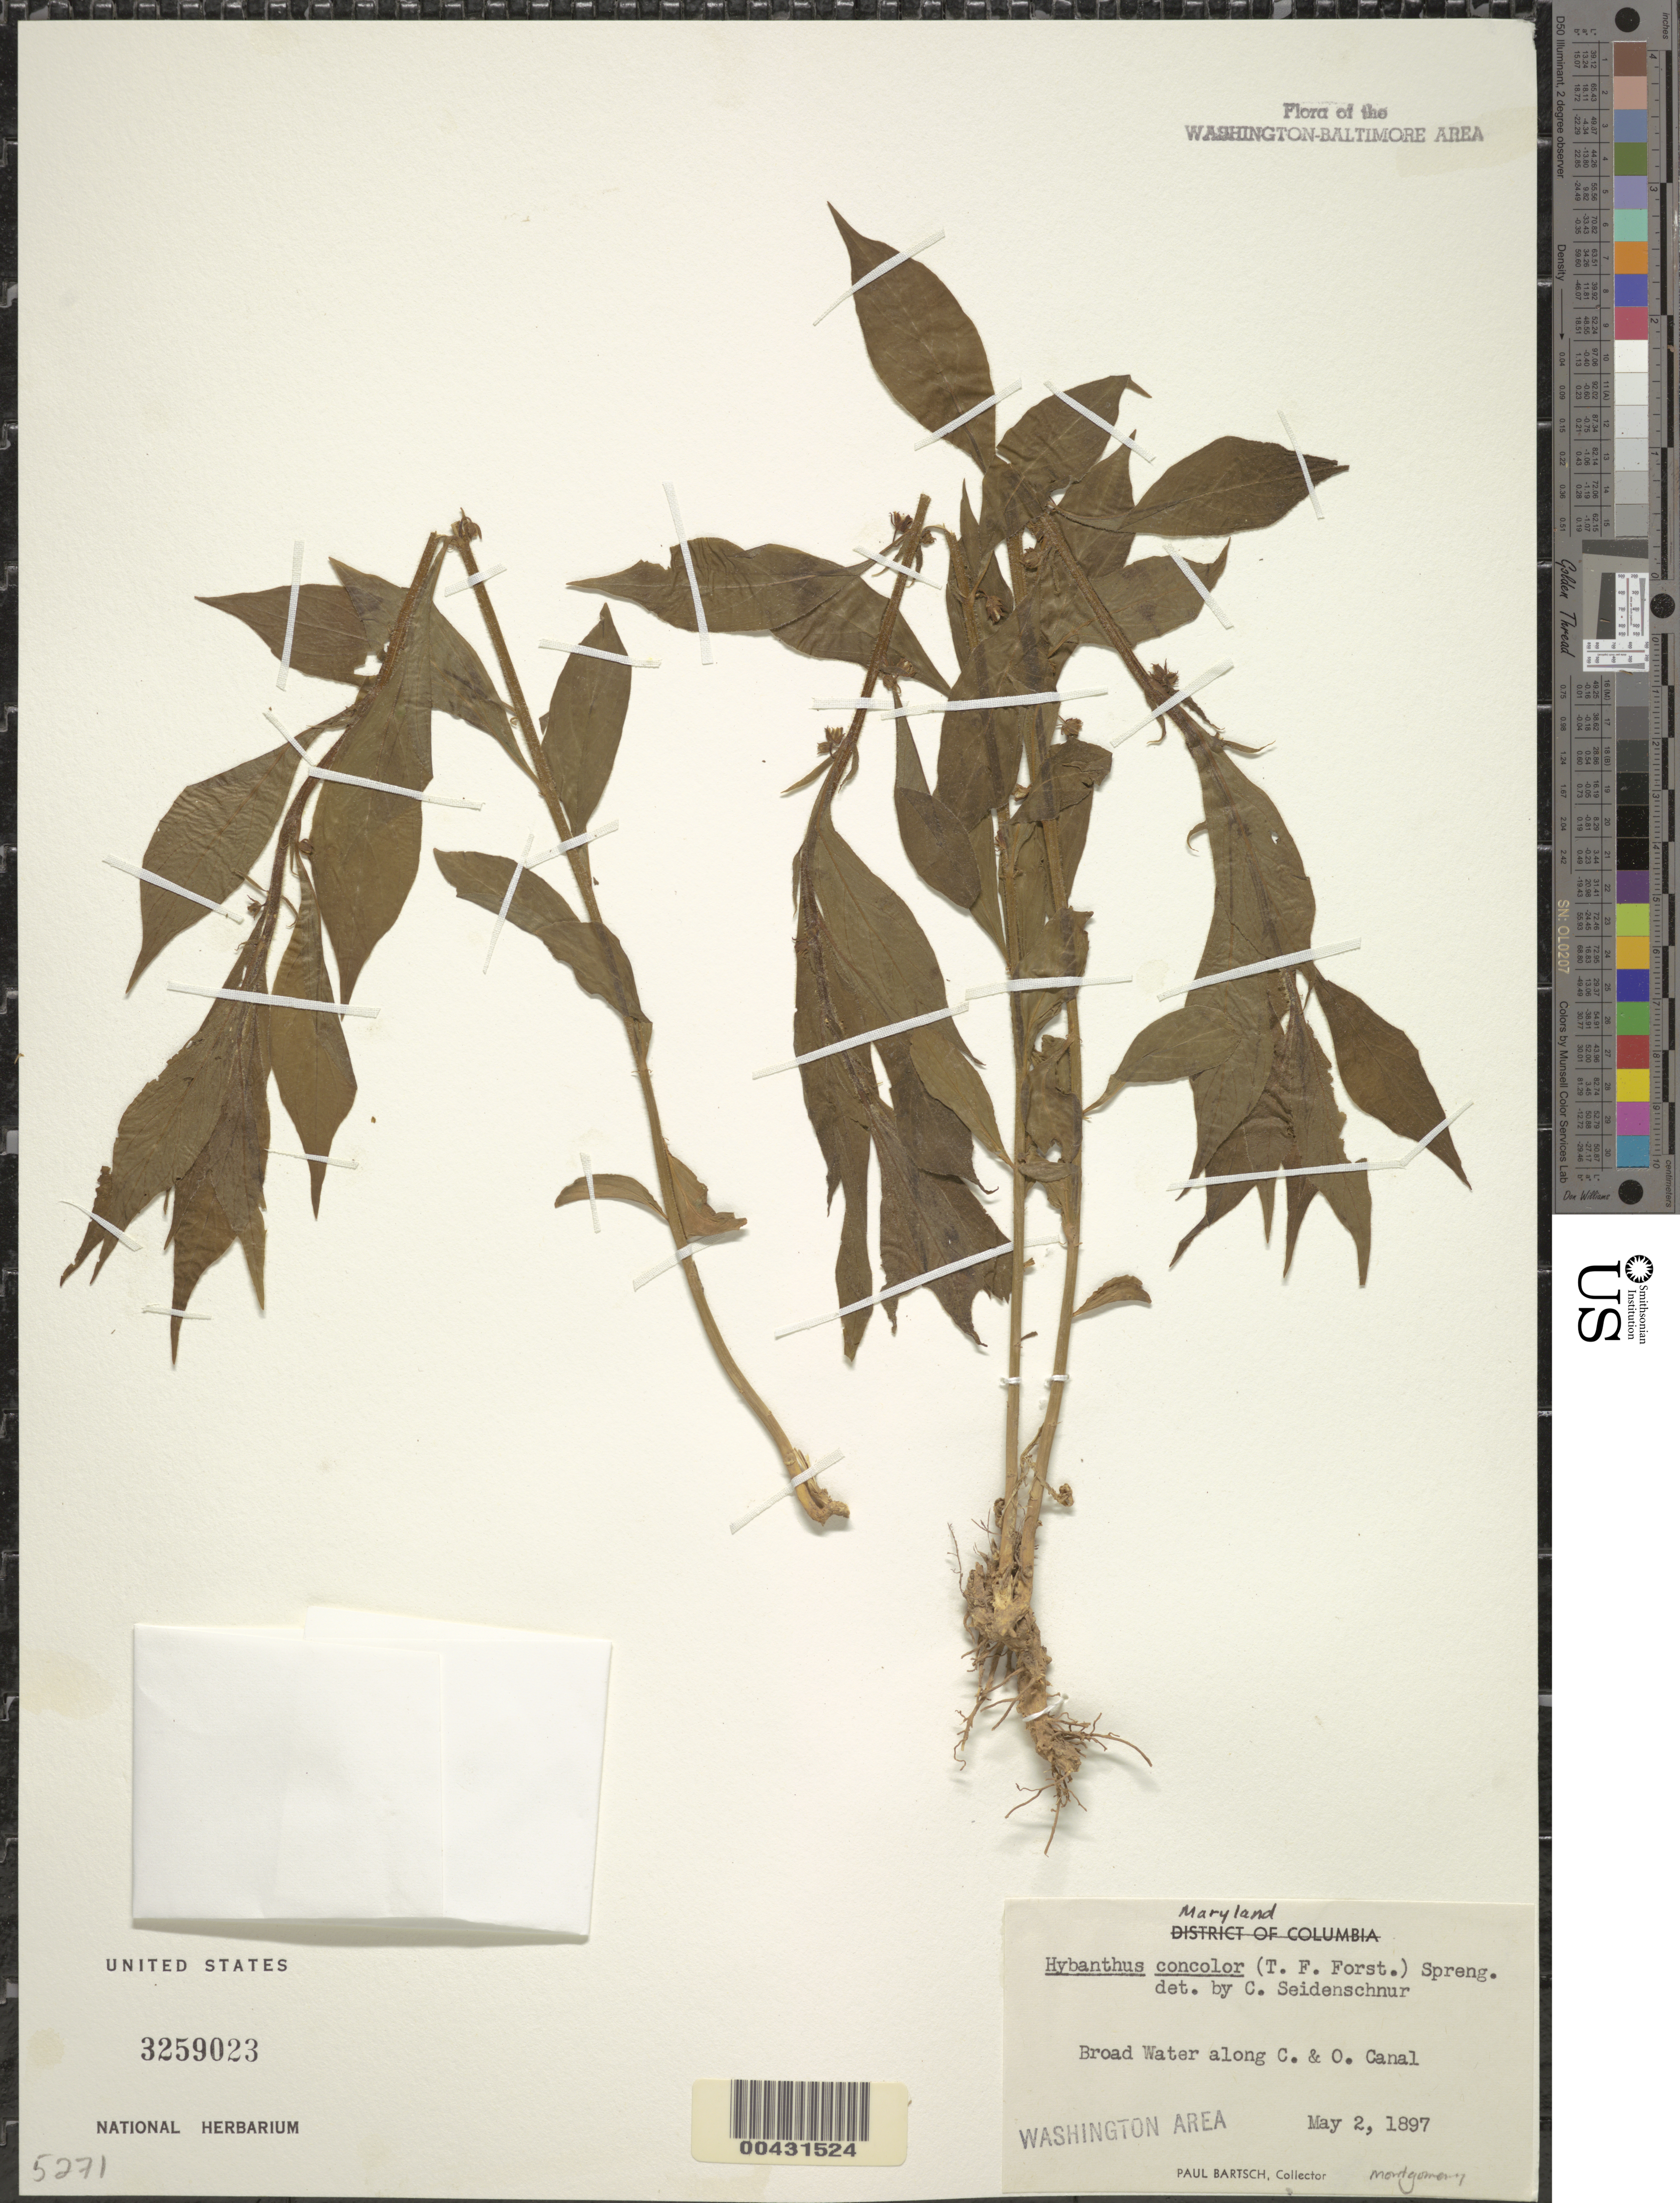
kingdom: Plantae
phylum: Tracheophyta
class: Magnoliopsida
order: Malpighiales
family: Violaceae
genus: Cubelium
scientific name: Cubelium concolor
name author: (T.F. Forst.) Raf. ex Britton & A. Br.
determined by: Strong, Mark T., (BOT), Smithsonian Institution - National Museum of Natural History (UNITED STATES)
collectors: P. Bartsch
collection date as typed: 02 May 1897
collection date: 1897-05-02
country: United States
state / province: Maryland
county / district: Montgomery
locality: Broad Water along Chesapeake and Ohio Canal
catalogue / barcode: US 3259023